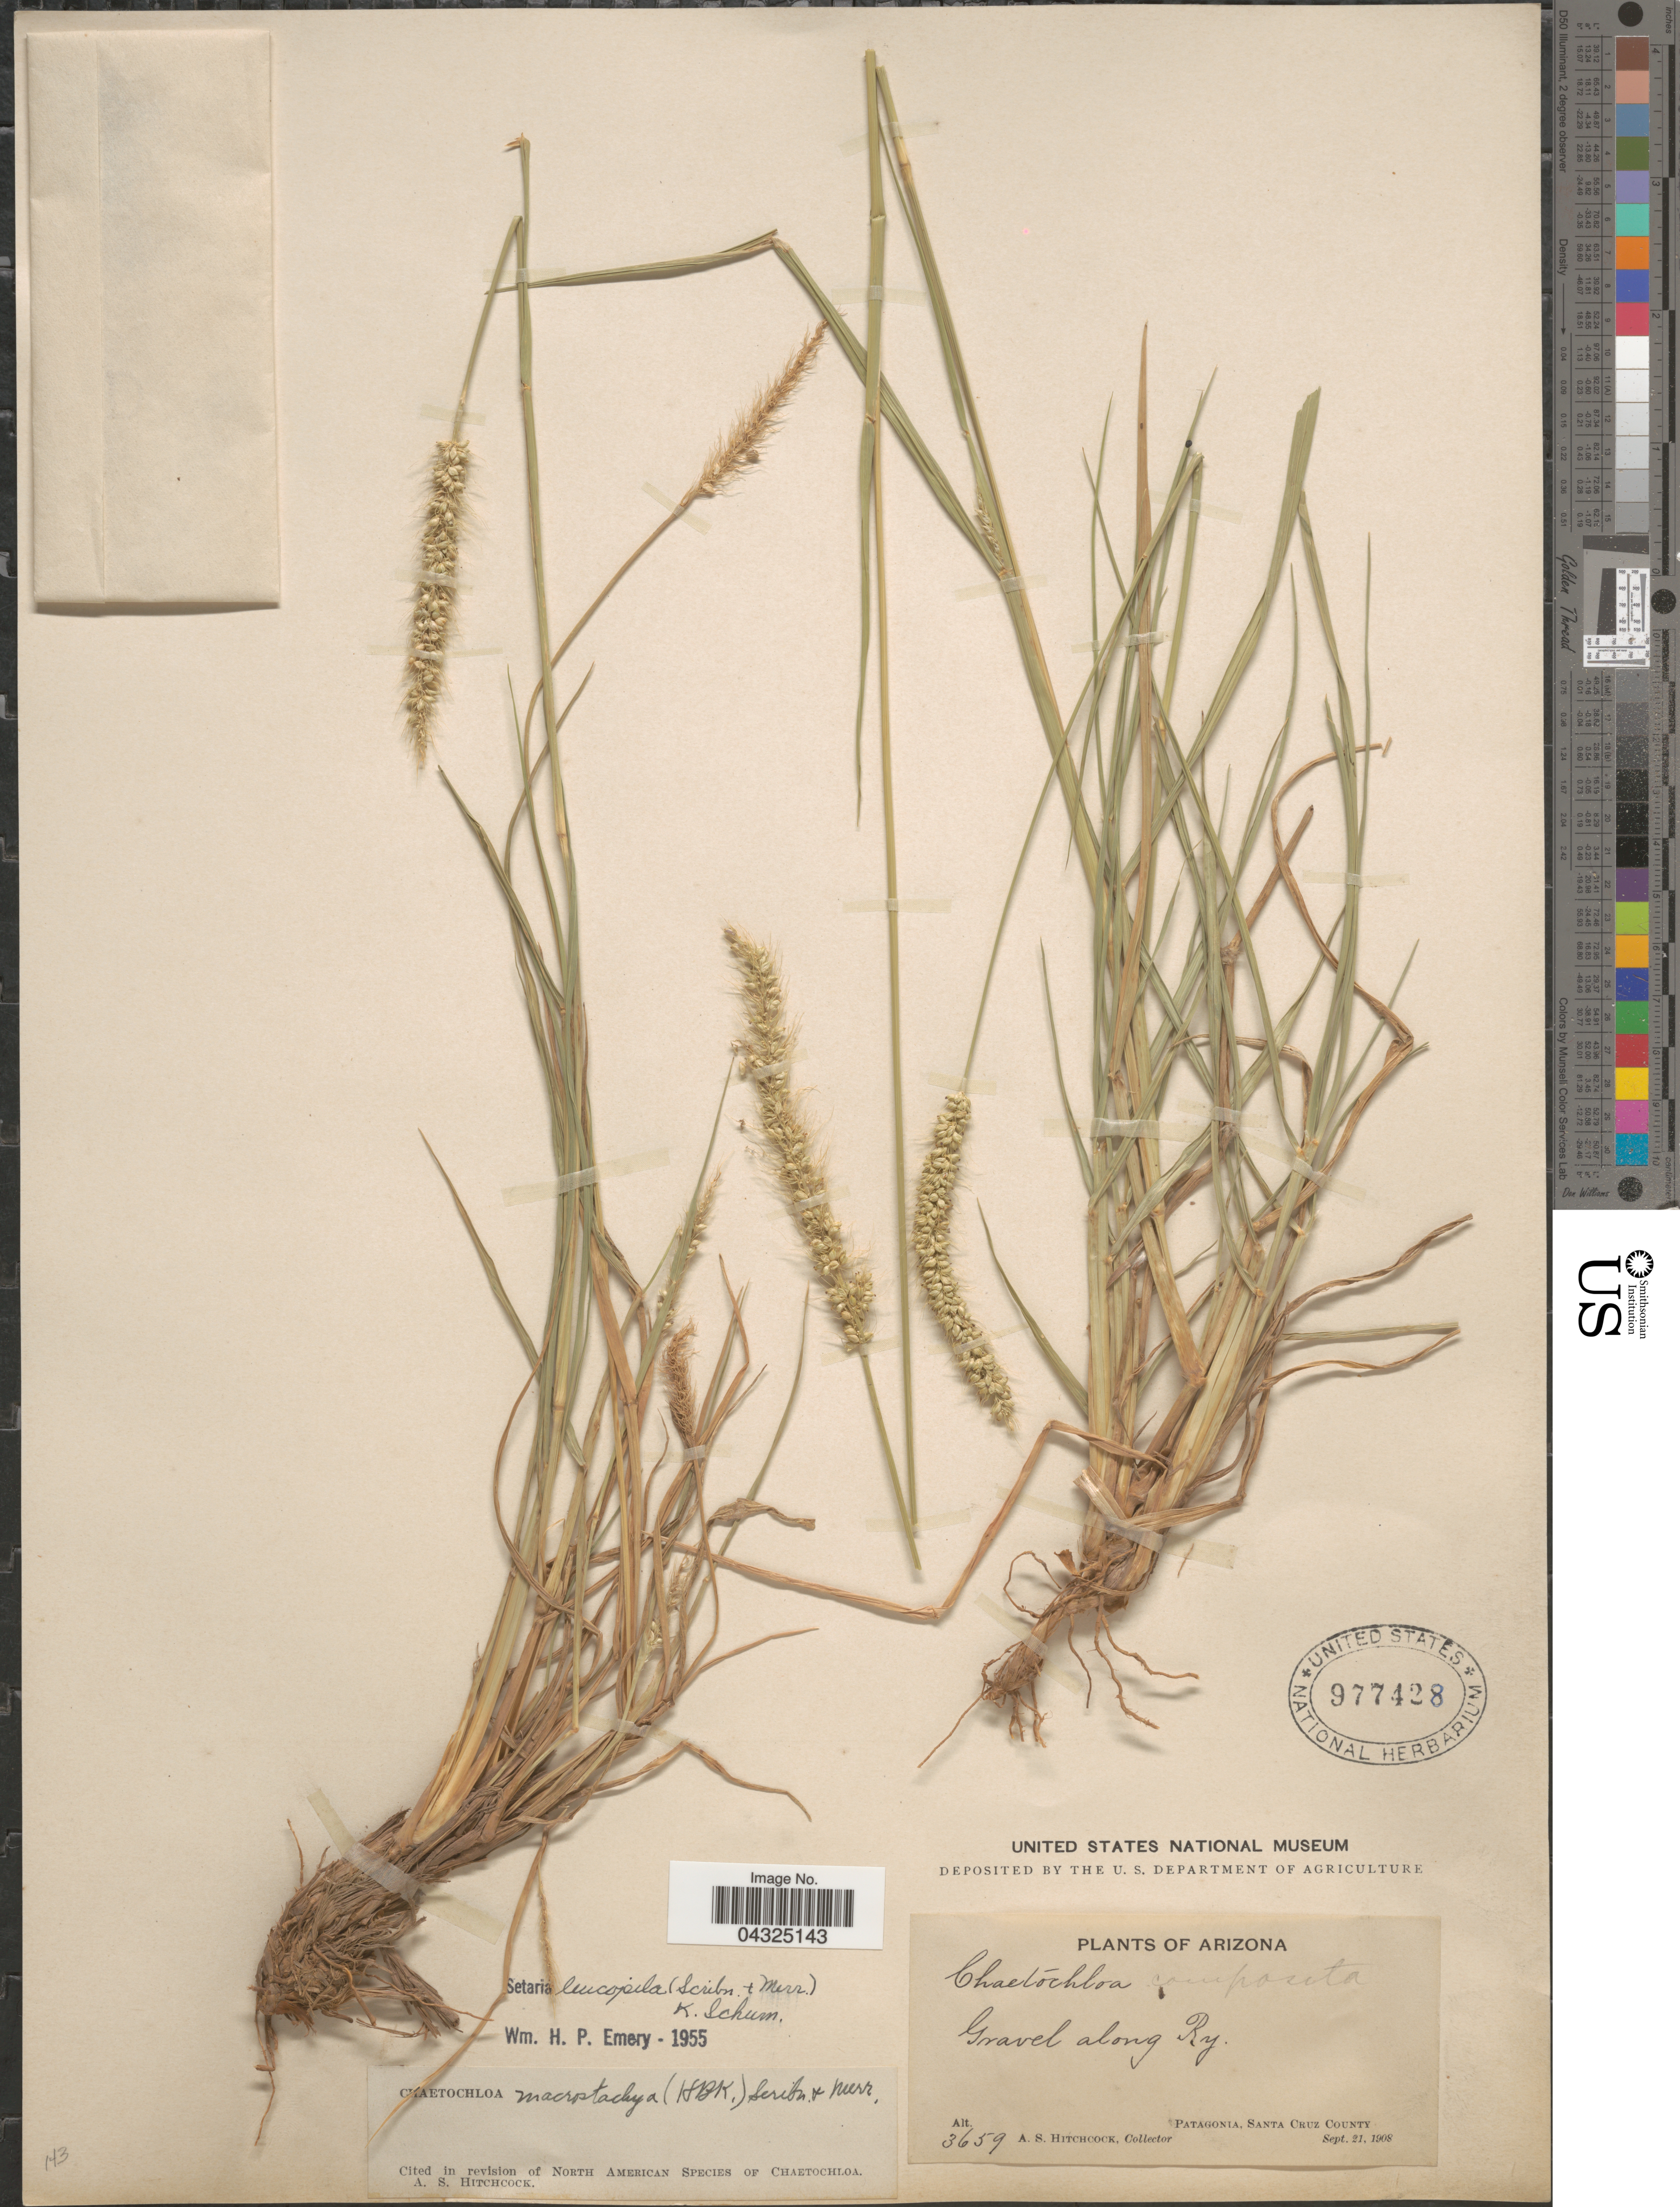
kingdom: Plantae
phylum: Tracheophyta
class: Liliopsida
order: Poales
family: Poaceae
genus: Setaria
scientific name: Setaria leucopila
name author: (Scribn. & Merr.) K. Schum.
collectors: A. S. Hitchcock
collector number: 3659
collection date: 1908-09-21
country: United States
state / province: Arizona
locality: Gravel along Ry. Patagonia, Santa Cruz County.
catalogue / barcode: US 977428